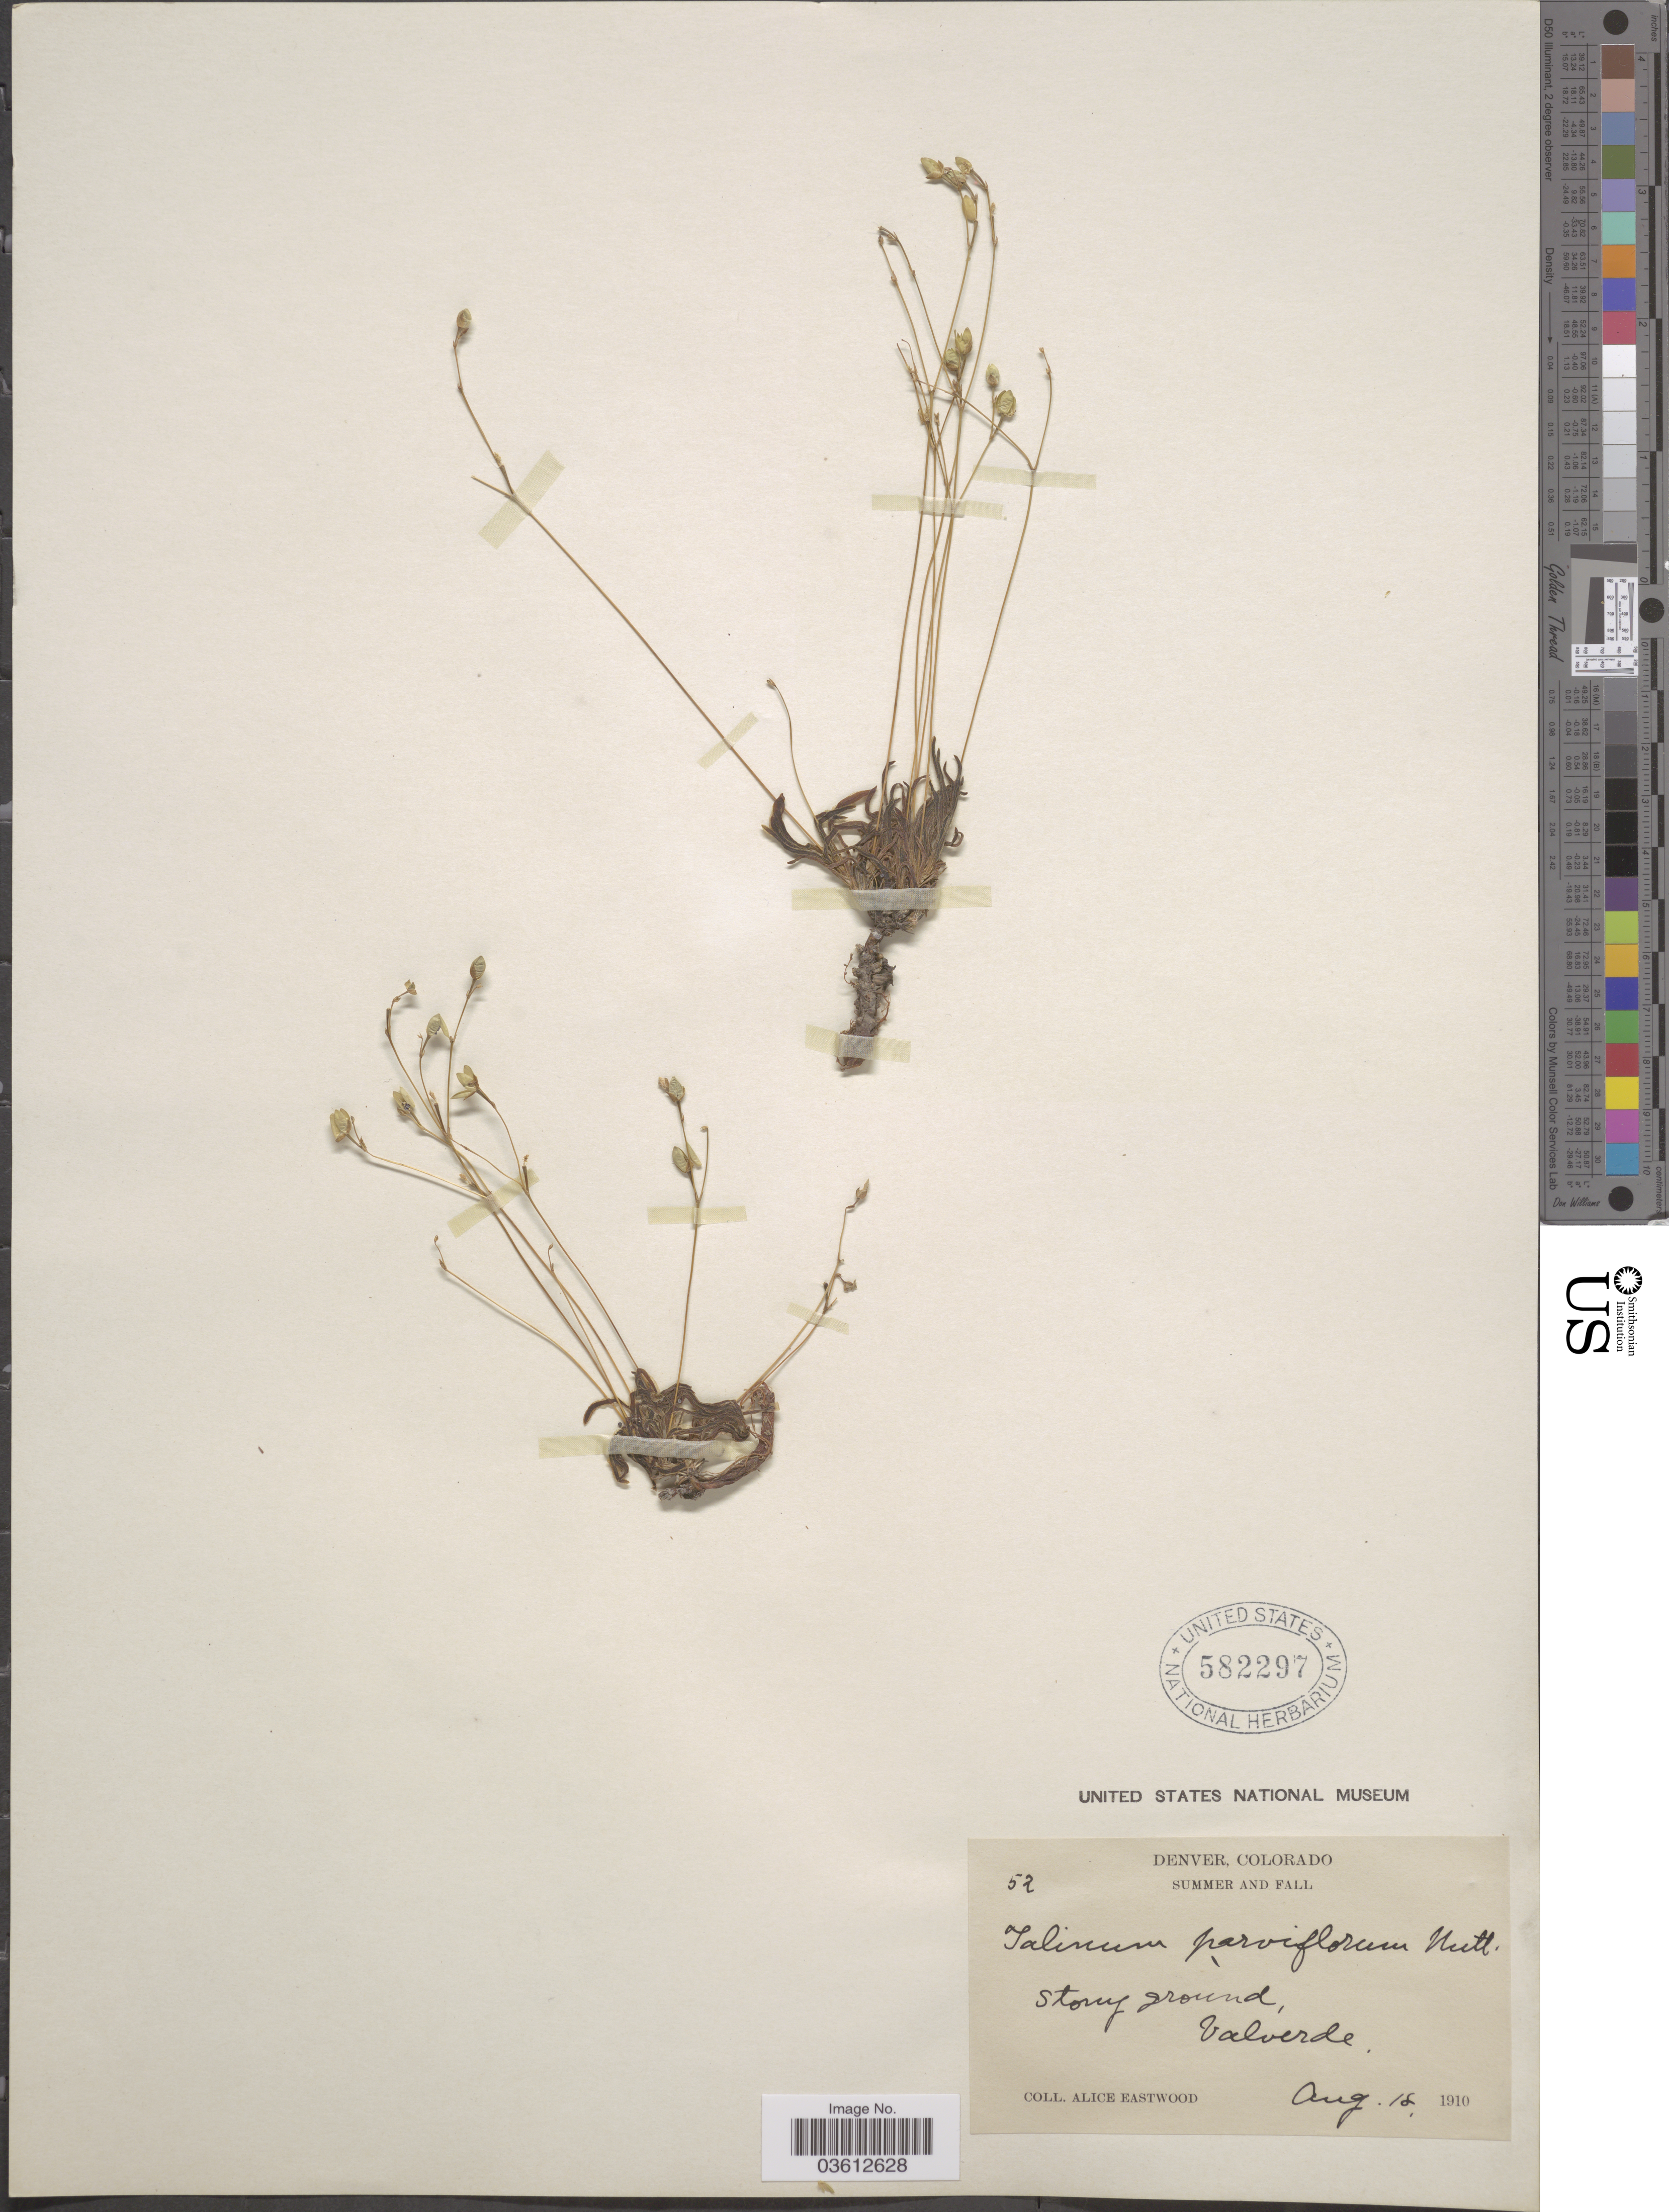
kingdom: Plantae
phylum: Tracheophyta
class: Magnoliopsida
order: Caryophyllales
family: Talinaceae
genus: Talinum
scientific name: Talinum parviflorum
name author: Nutt.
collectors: A. Eastwood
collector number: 52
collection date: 1910-08-18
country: United States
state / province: Colorado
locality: Denver. Valverde.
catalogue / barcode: US 582297